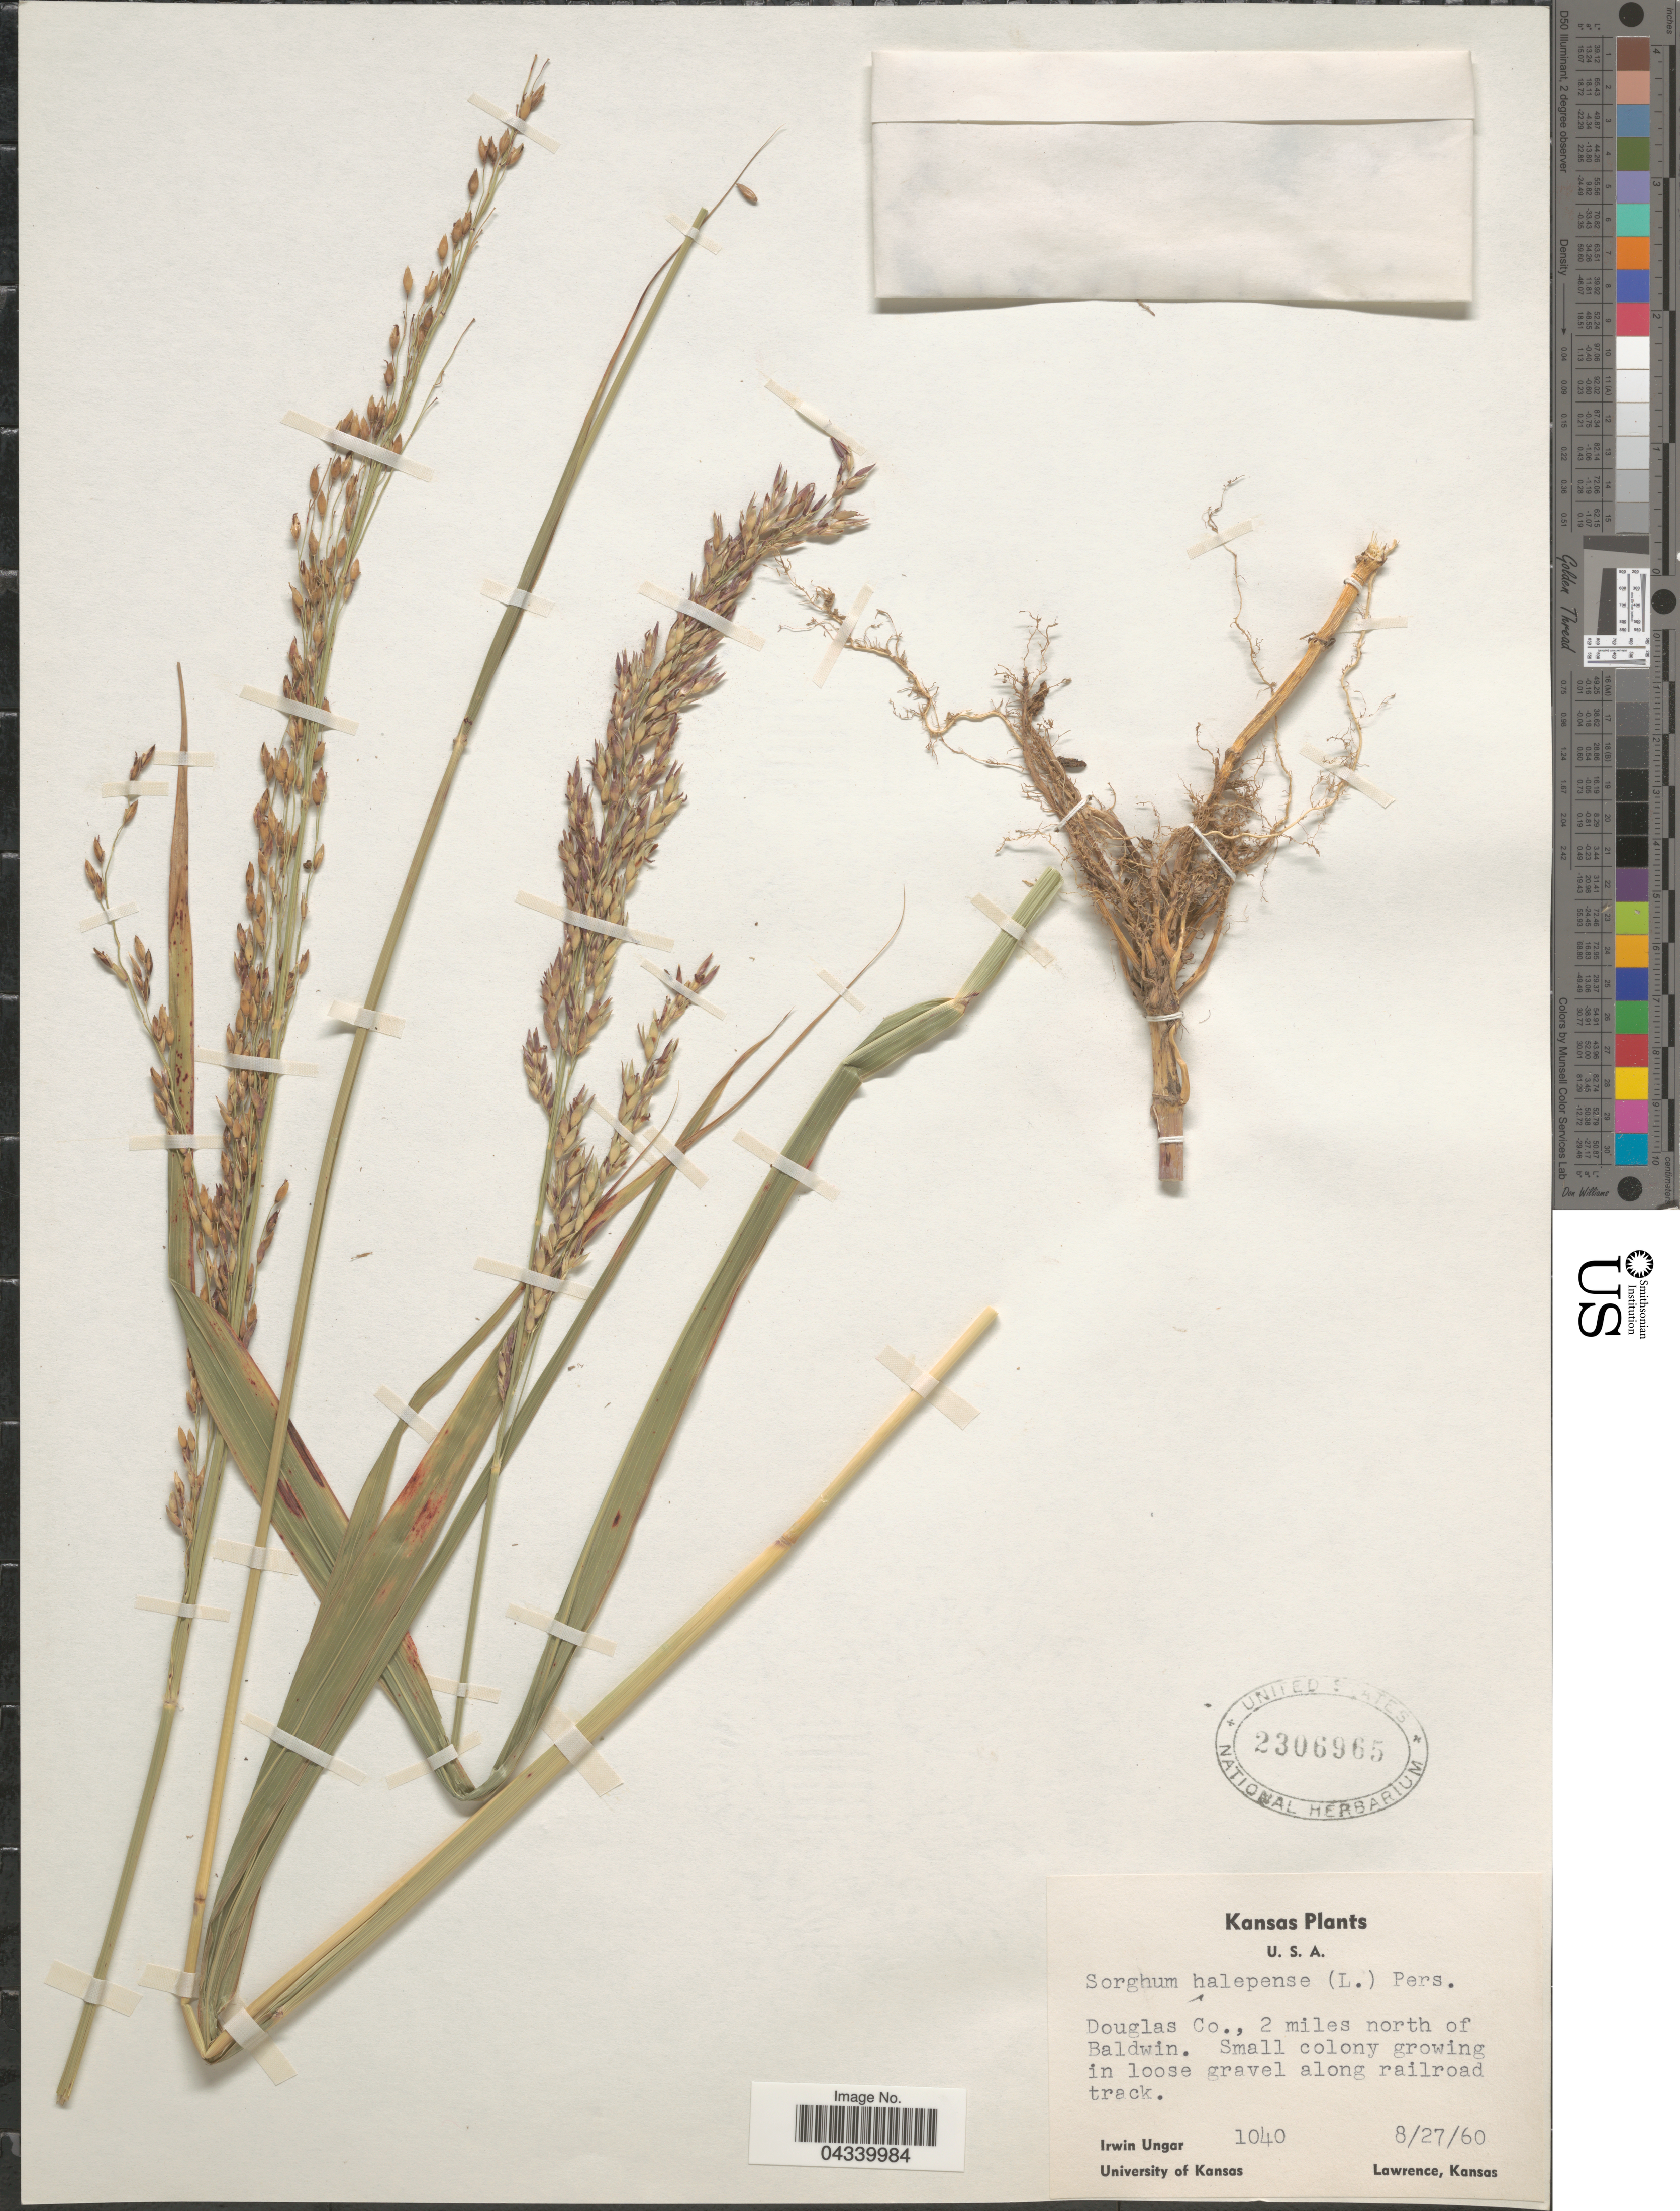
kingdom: Plantae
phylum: Tracheophyta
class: Liliopsida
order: Poales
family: Poaceae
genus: Sorghum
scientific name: Sorghum halepense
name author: (L.) Pers.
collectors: I. Ungar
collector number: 1040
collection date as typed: Transcribed d/m/y: 27/8/60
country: United States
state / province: Kansas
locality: Douglas Co., 2 miles north of Baldwin.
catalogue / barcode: US 2306965